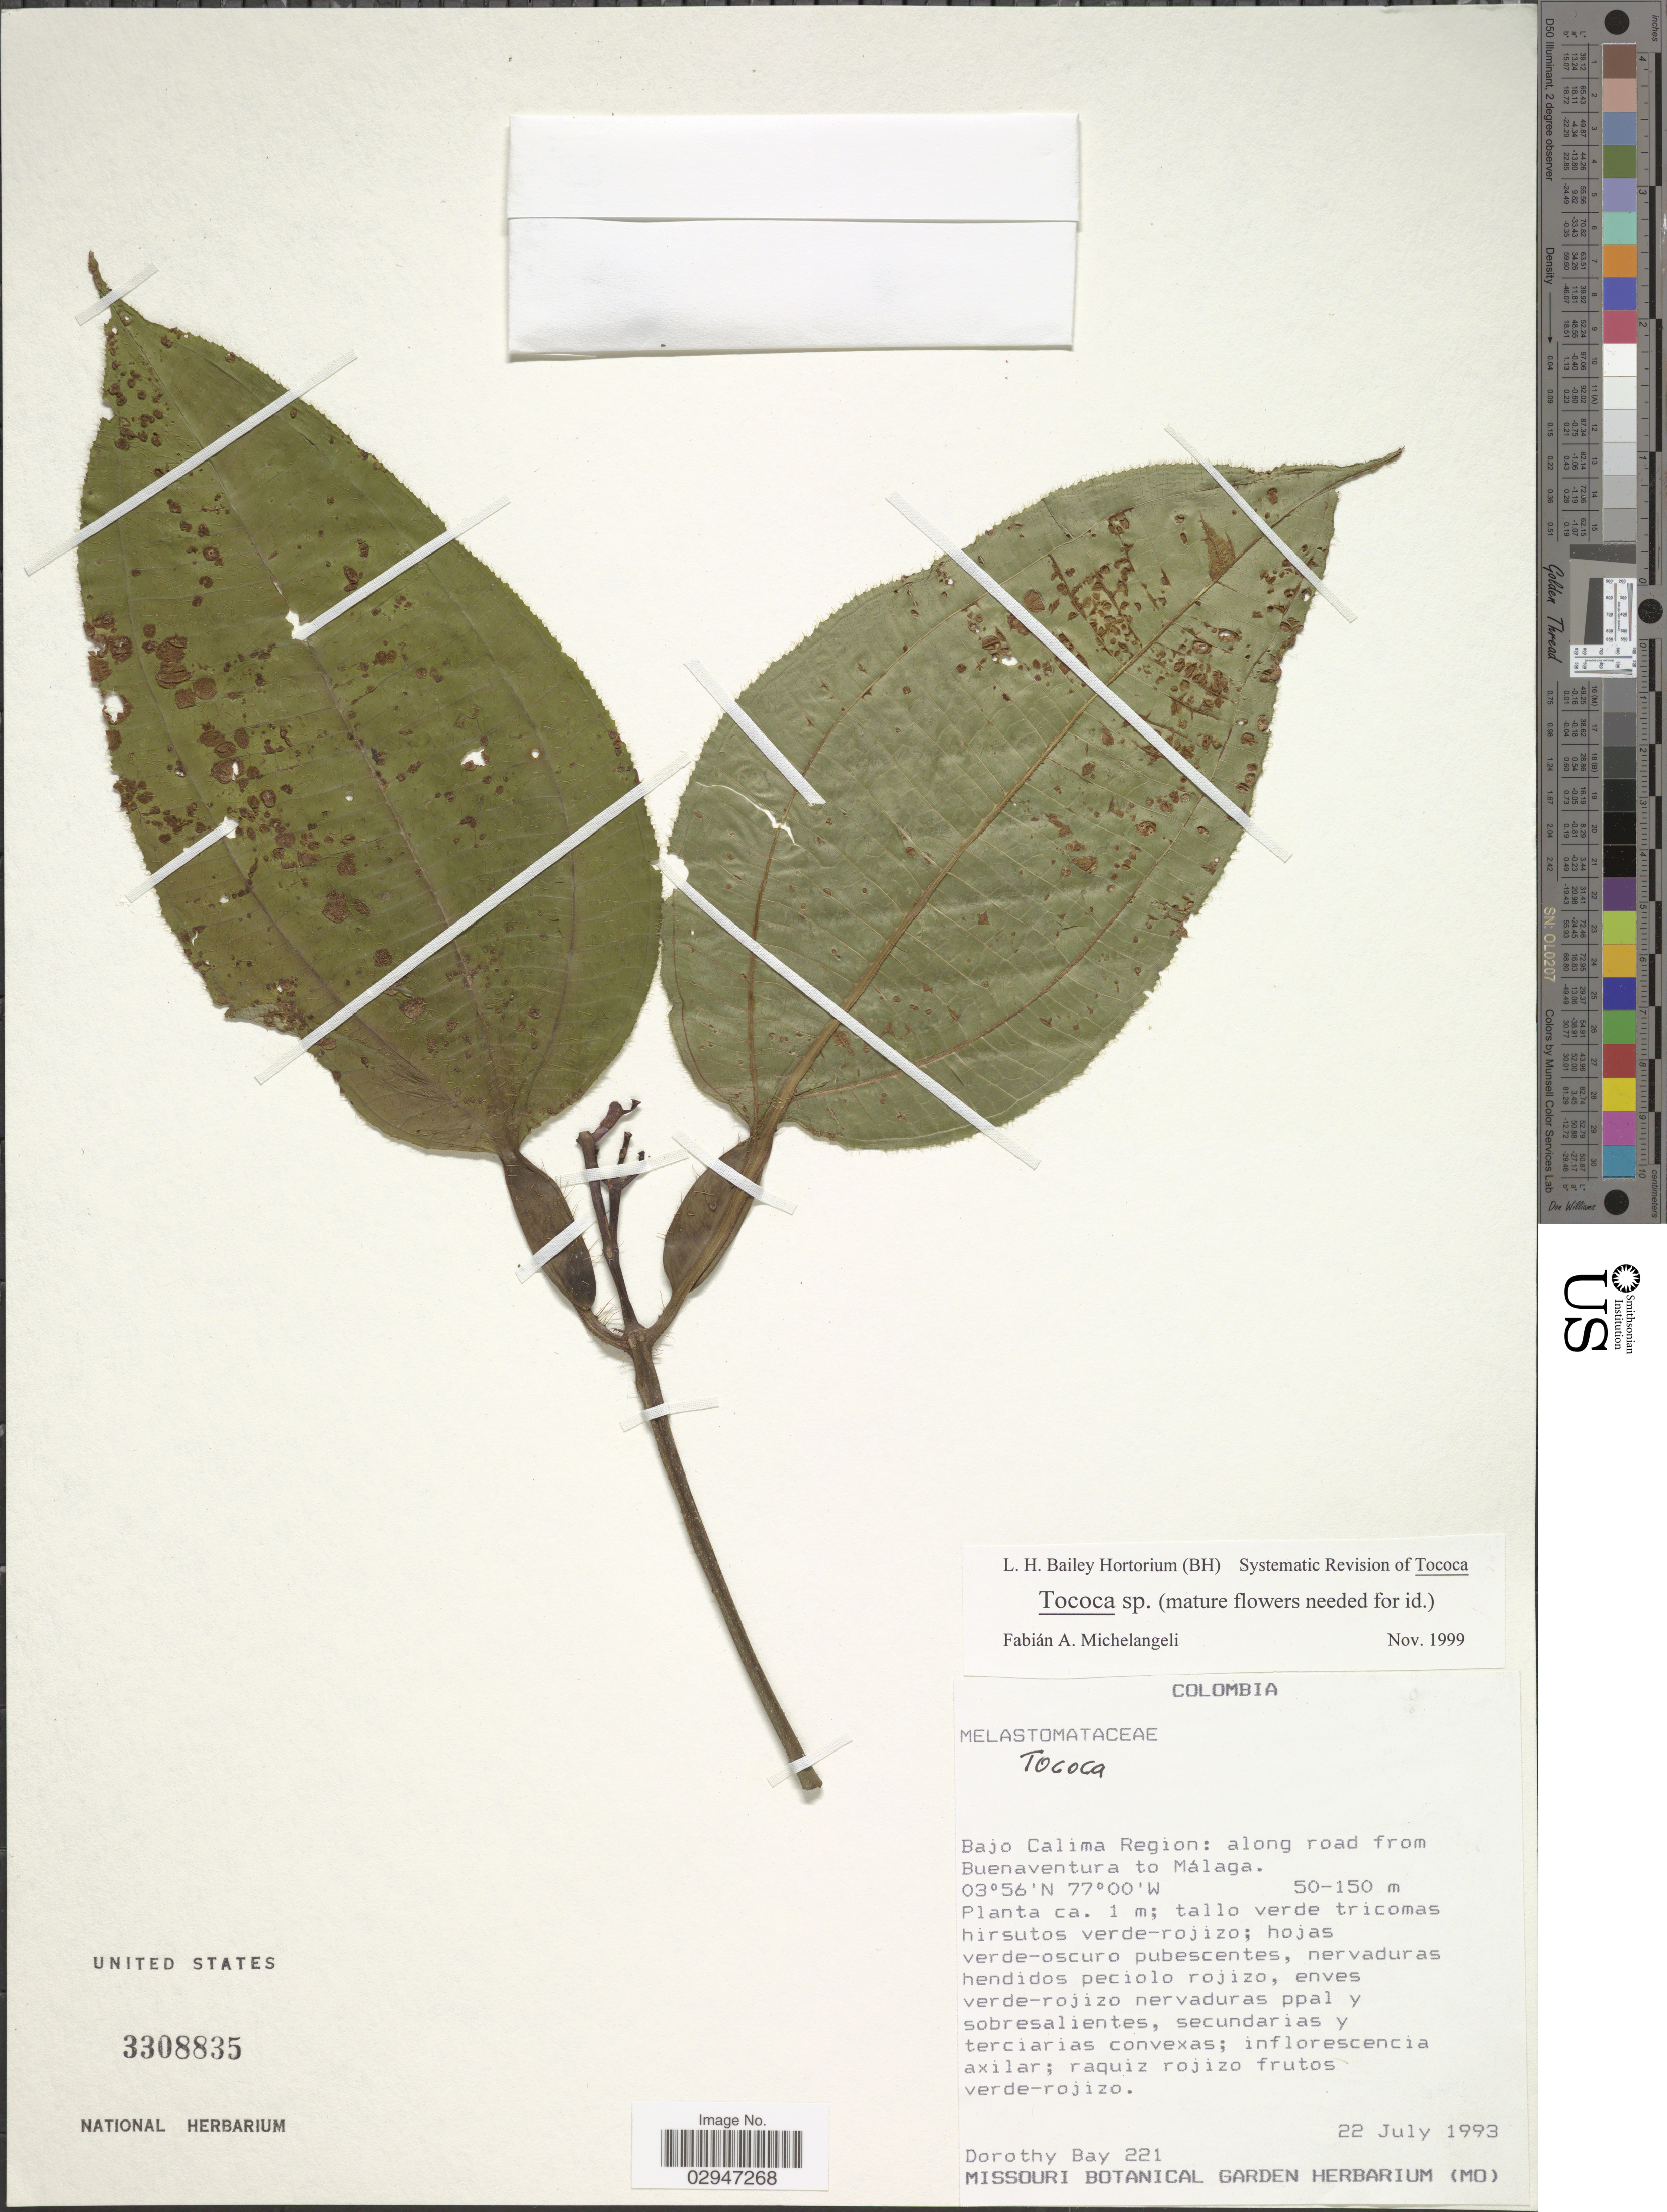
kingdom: Plantae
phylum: Tracheophyta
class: Magnoliopsida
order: Myrtales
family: Melastomataceae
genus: Tococa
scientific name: Tococa sp.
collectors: D. C. Bay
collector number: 221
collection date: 1993-07-22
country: Colombia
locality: Bajo Calima Region: along road from Buenaventura to Málaga.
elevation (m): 50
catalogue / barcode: US 3308835